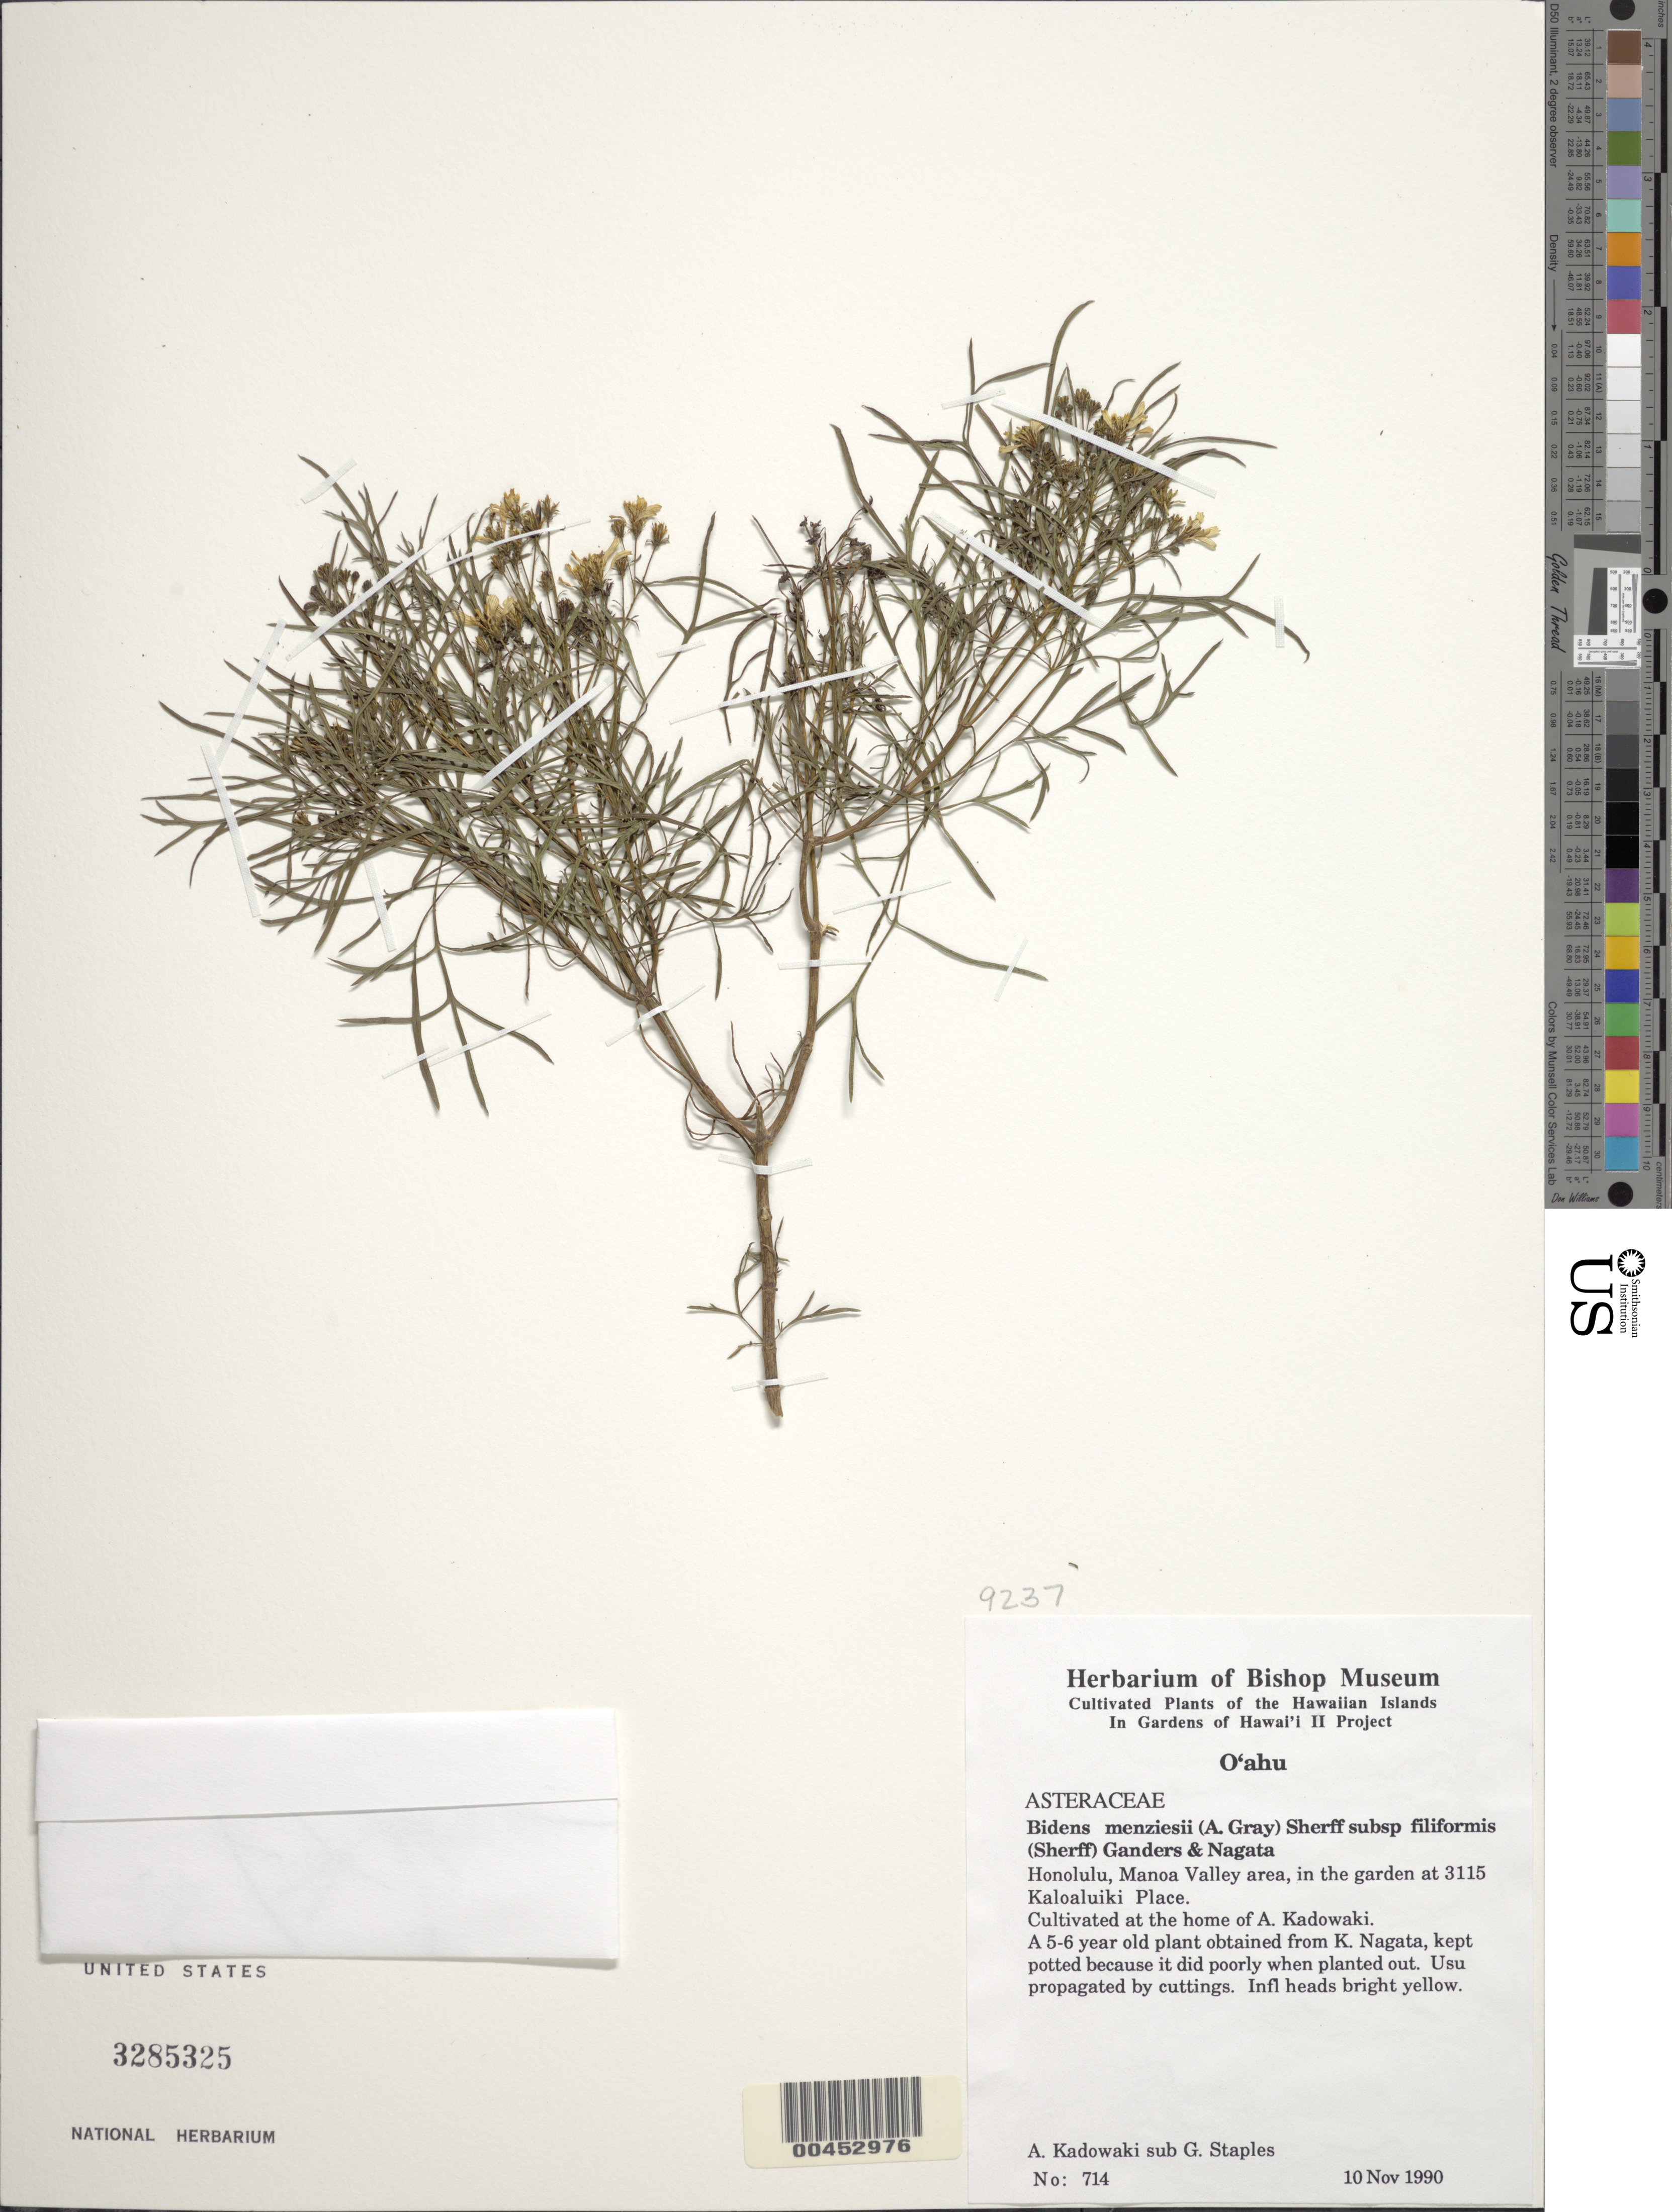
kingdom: Plantae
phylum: Tracheophyta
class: Magnoliopsida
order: Asterales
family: Asteraceae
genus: Bidens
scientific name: Bidens menziesii subsp. filiformis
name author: (Sherff) Ganders & Nagata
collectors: A. Kadowaki & G. Staples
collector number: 714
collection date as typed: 10 Nov 1990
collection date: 1990-11-10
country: United States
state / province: Hawaii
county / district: Honolulu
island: Oahu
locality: Honolulu, Manoa Valley area, in the garden at 3115 Kaloaluiki Place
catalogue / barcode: US 3285325